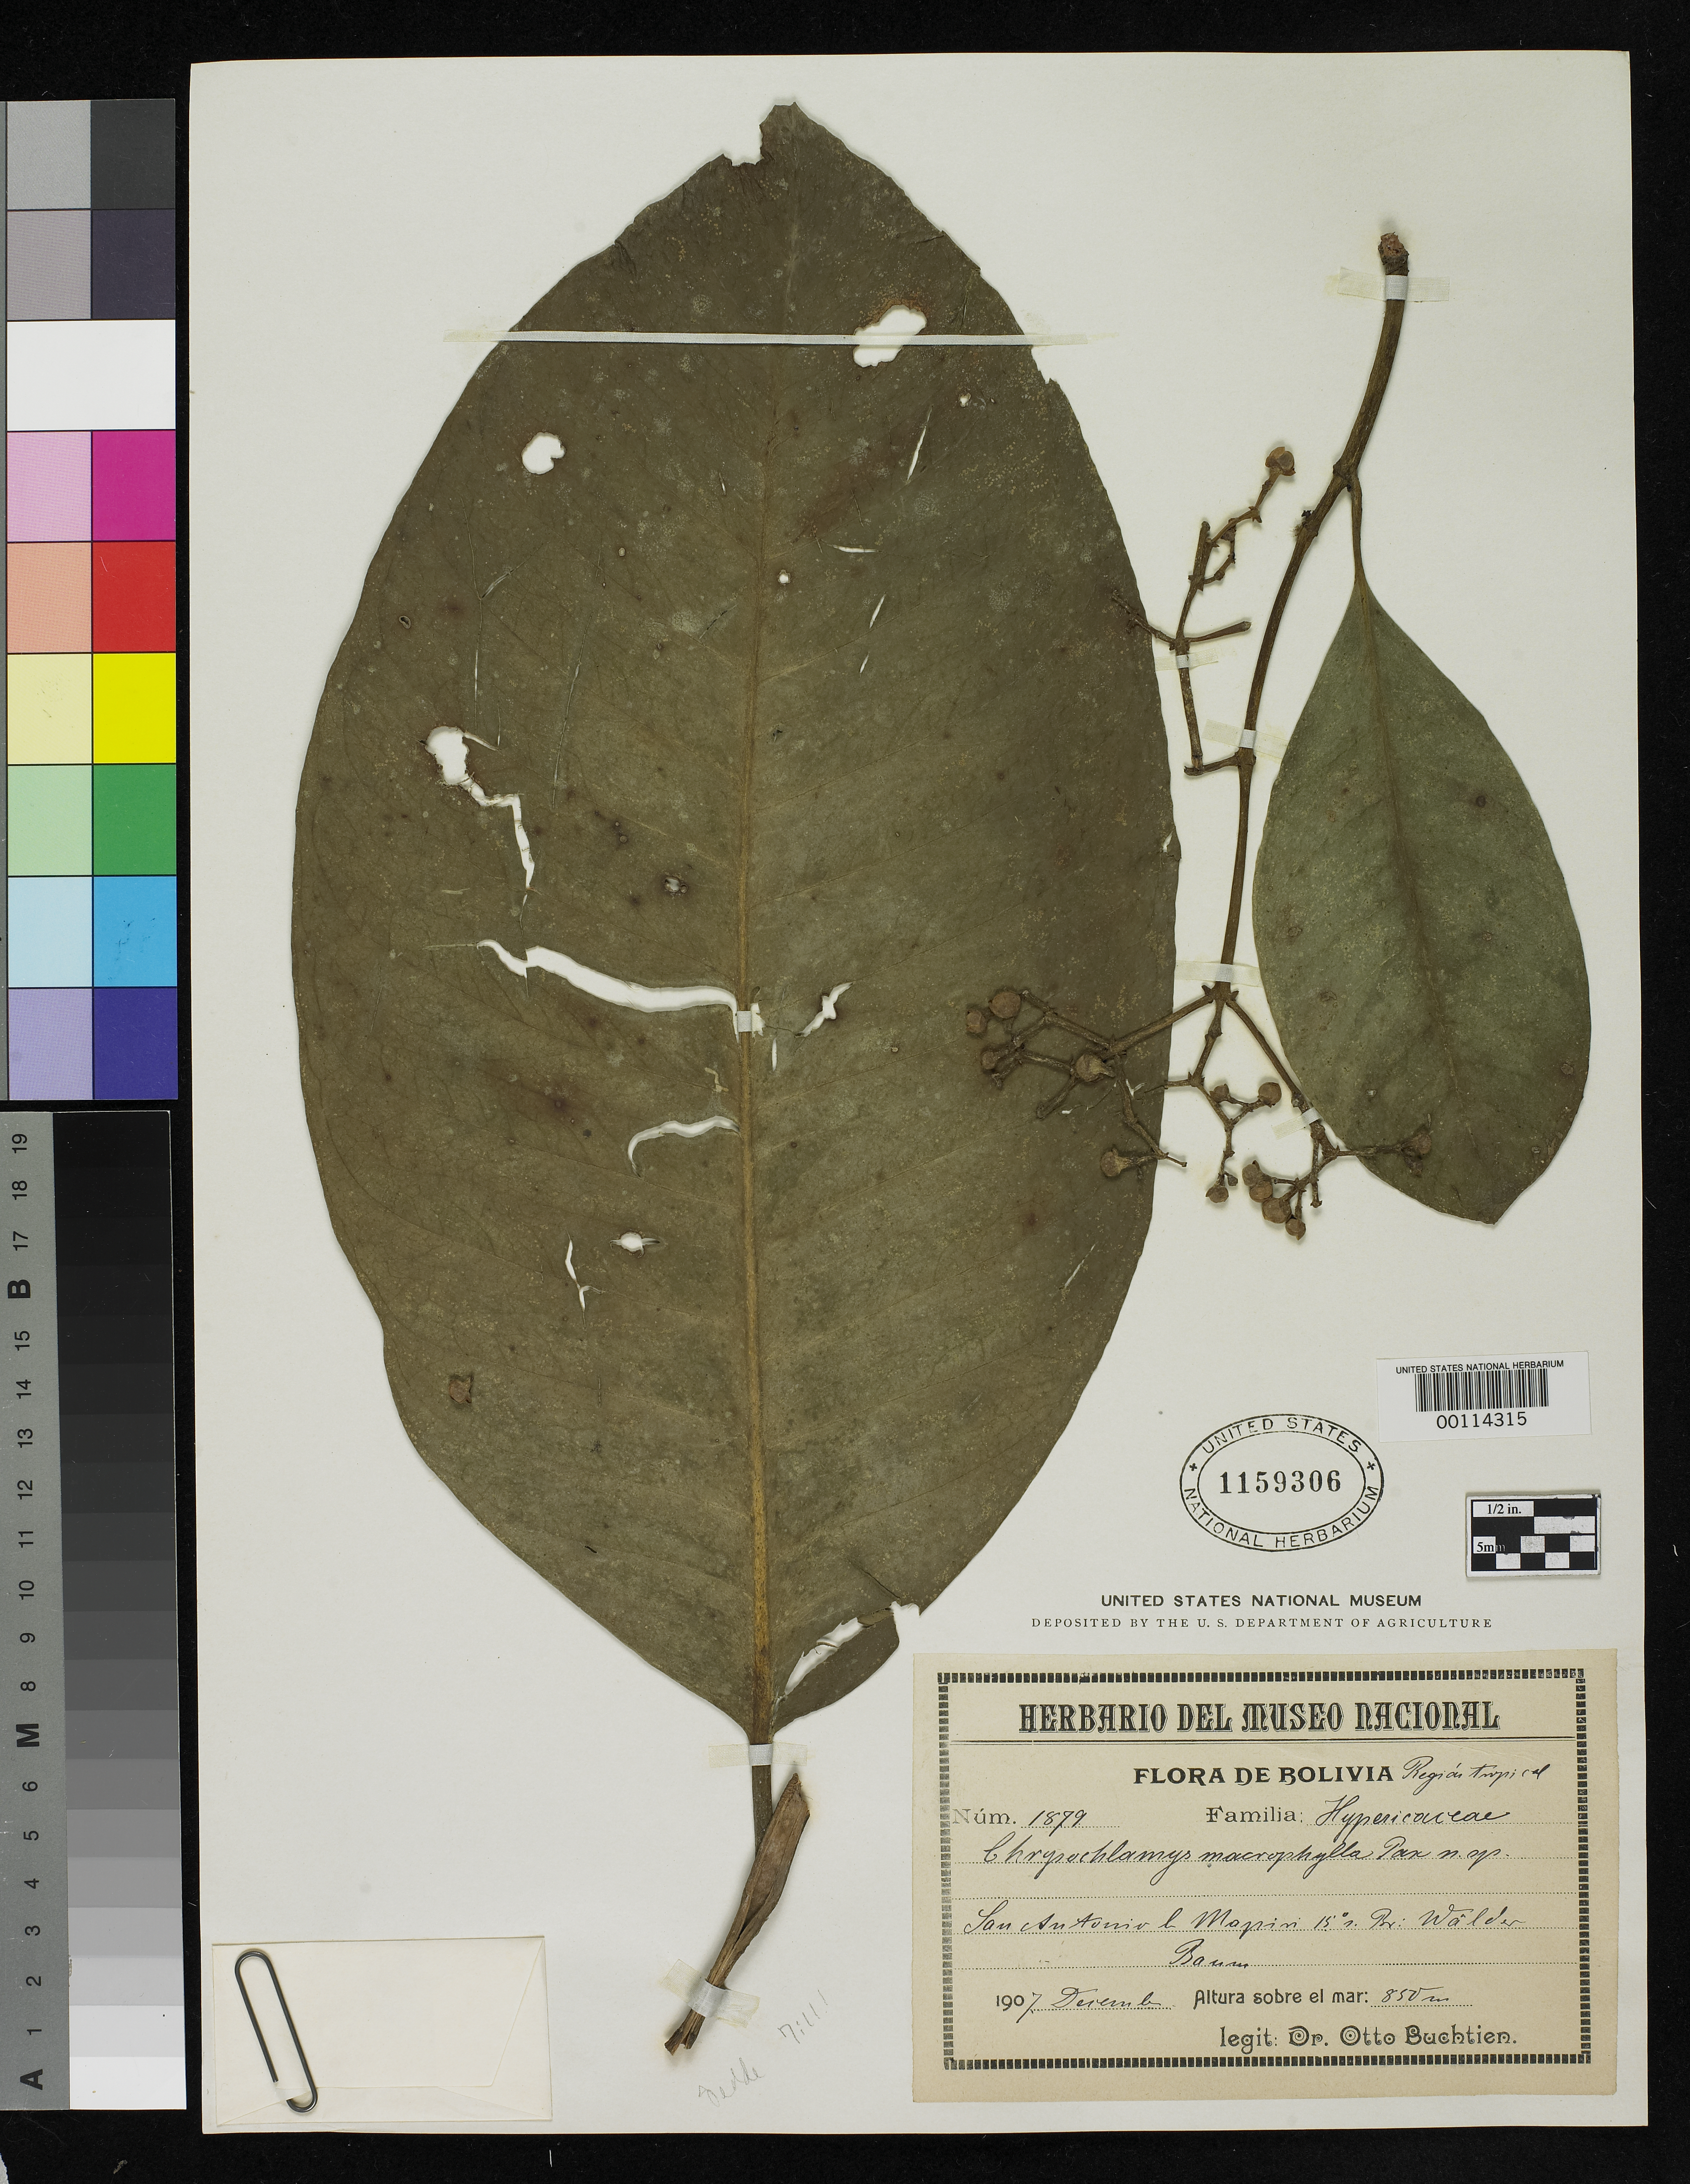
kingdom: Plantae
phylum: Tracheophyta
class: Magnoliopsida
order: Malpighiales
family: Clusiaceae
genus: Chrysochlamys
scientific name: Chrysochlamys macrophylla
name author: Pax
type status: Isotype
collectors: O. Buchtien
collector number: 1879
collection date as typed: Dec 1907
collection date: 1907-12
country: Bolivia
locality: San Antonia near Mapiri.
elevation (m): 850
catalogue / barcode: US 1159306